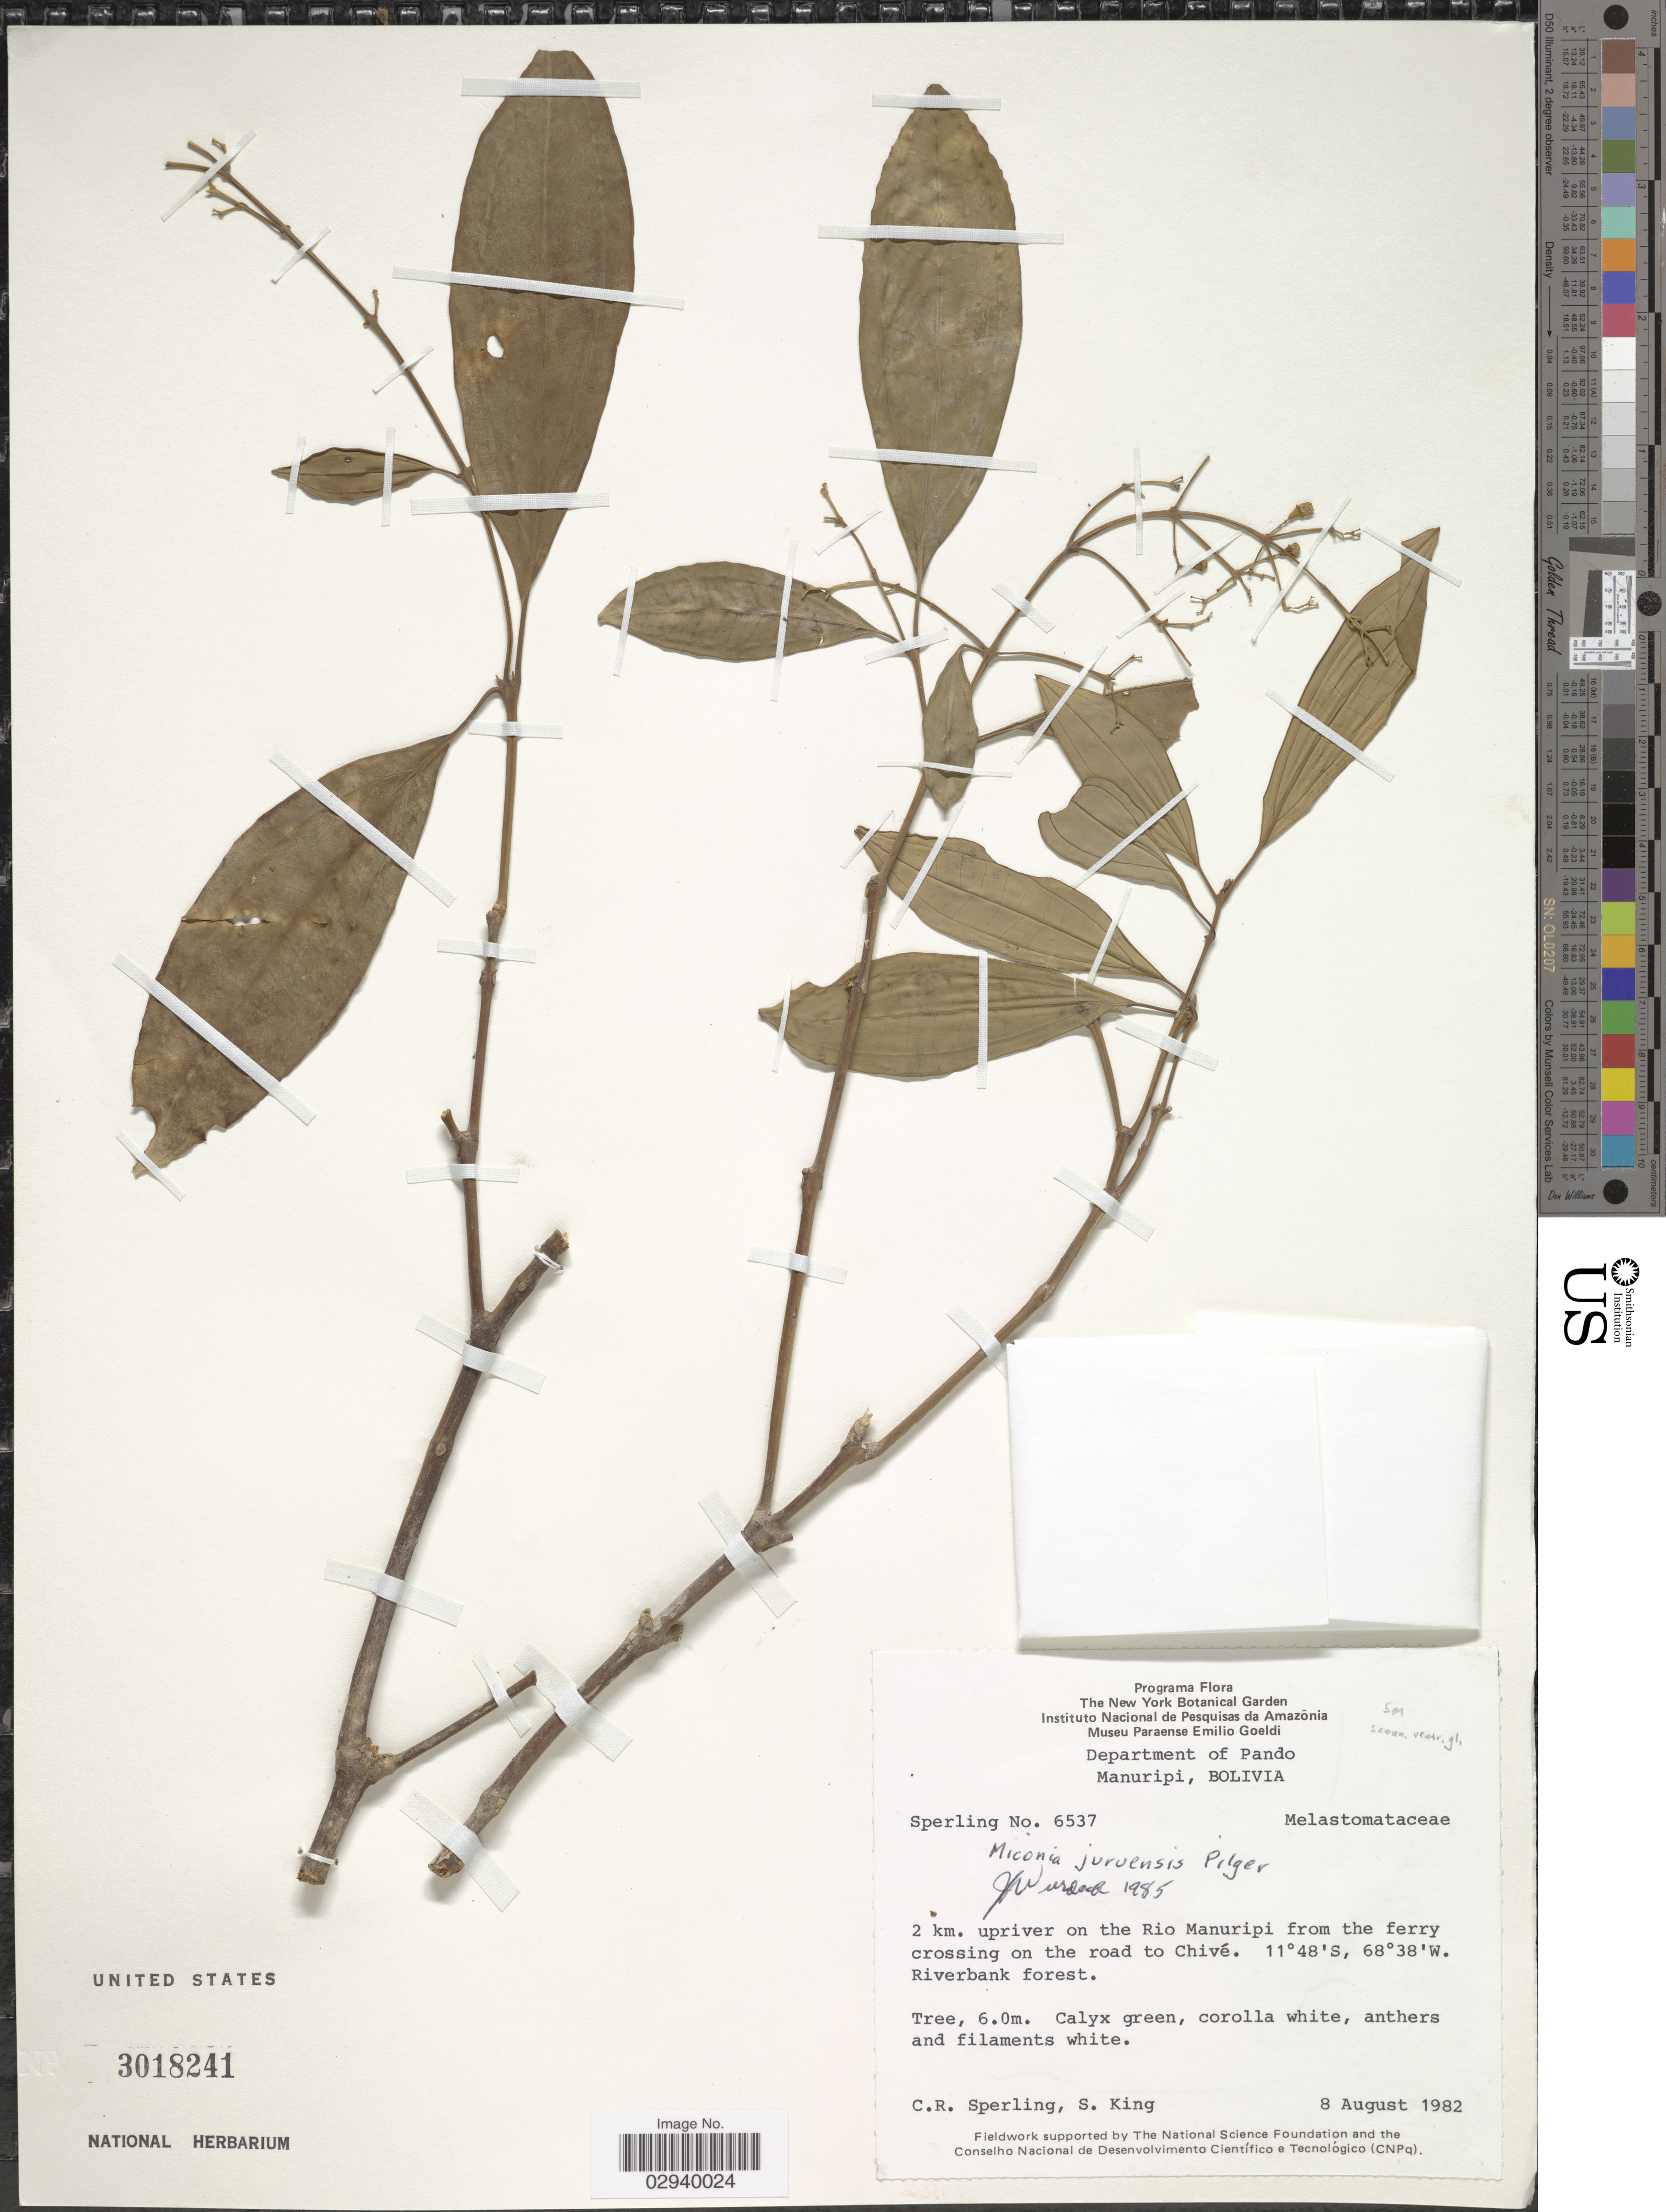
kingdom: Plantae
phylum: Tracheophyta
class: Magnoliopsida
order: Myrtales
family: Melastomataceae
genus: Miconia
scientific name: Miconia juruensis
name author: Pilg.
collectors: C. R. Sperling & S. King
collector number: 6537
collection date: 1982-08-08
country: Bolivia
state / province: Pando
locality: Department of Pando. Manuripi. 2km. upriver on the Rio Manuripi from the ferry crossing on the road to Chivé. Riverbank forest.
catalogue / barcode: US 3018241